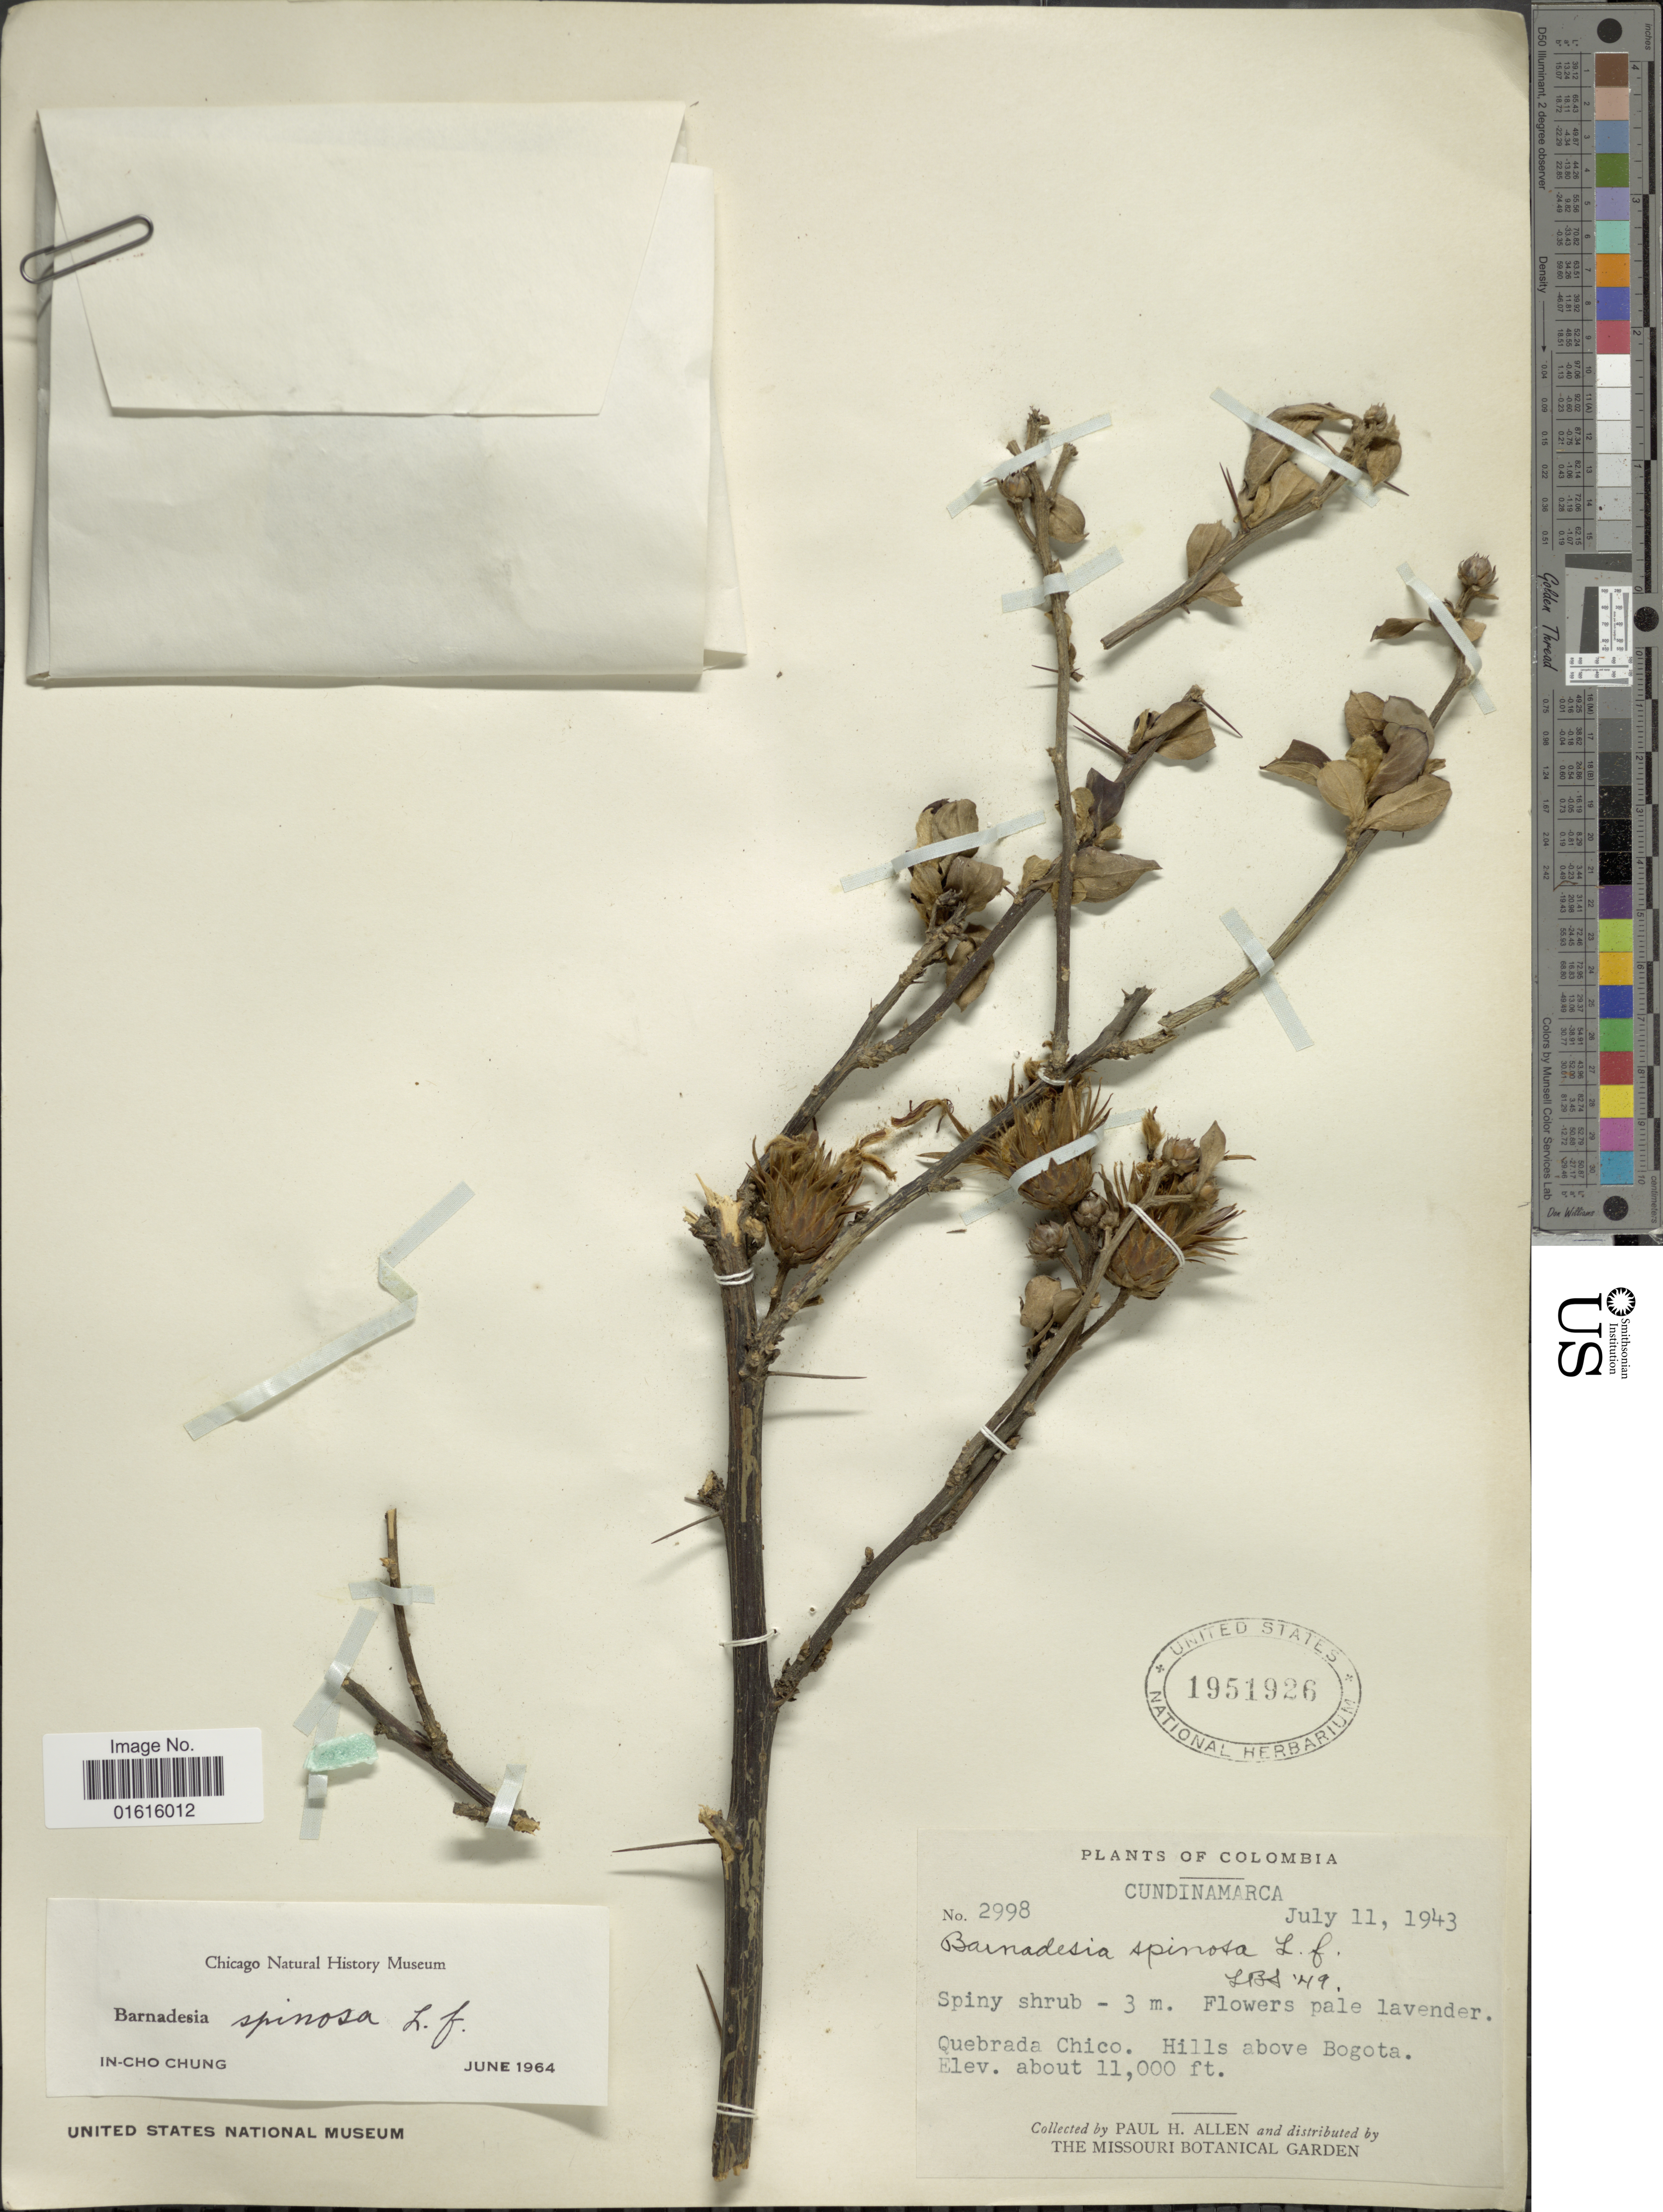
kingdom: Plantae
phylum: Tracheophyta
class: Magnoliopsida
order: Asterales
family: Asteraceae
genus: Barnadesia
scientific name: Barnadesia spinosa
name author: L. f.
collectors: P. H. Allen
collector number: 2998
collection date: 1943-07-11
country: Colombia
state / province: Cundinamarca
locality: Quebrada Chico. Hills above Bogota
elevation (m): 3353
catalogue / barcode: US 1951926